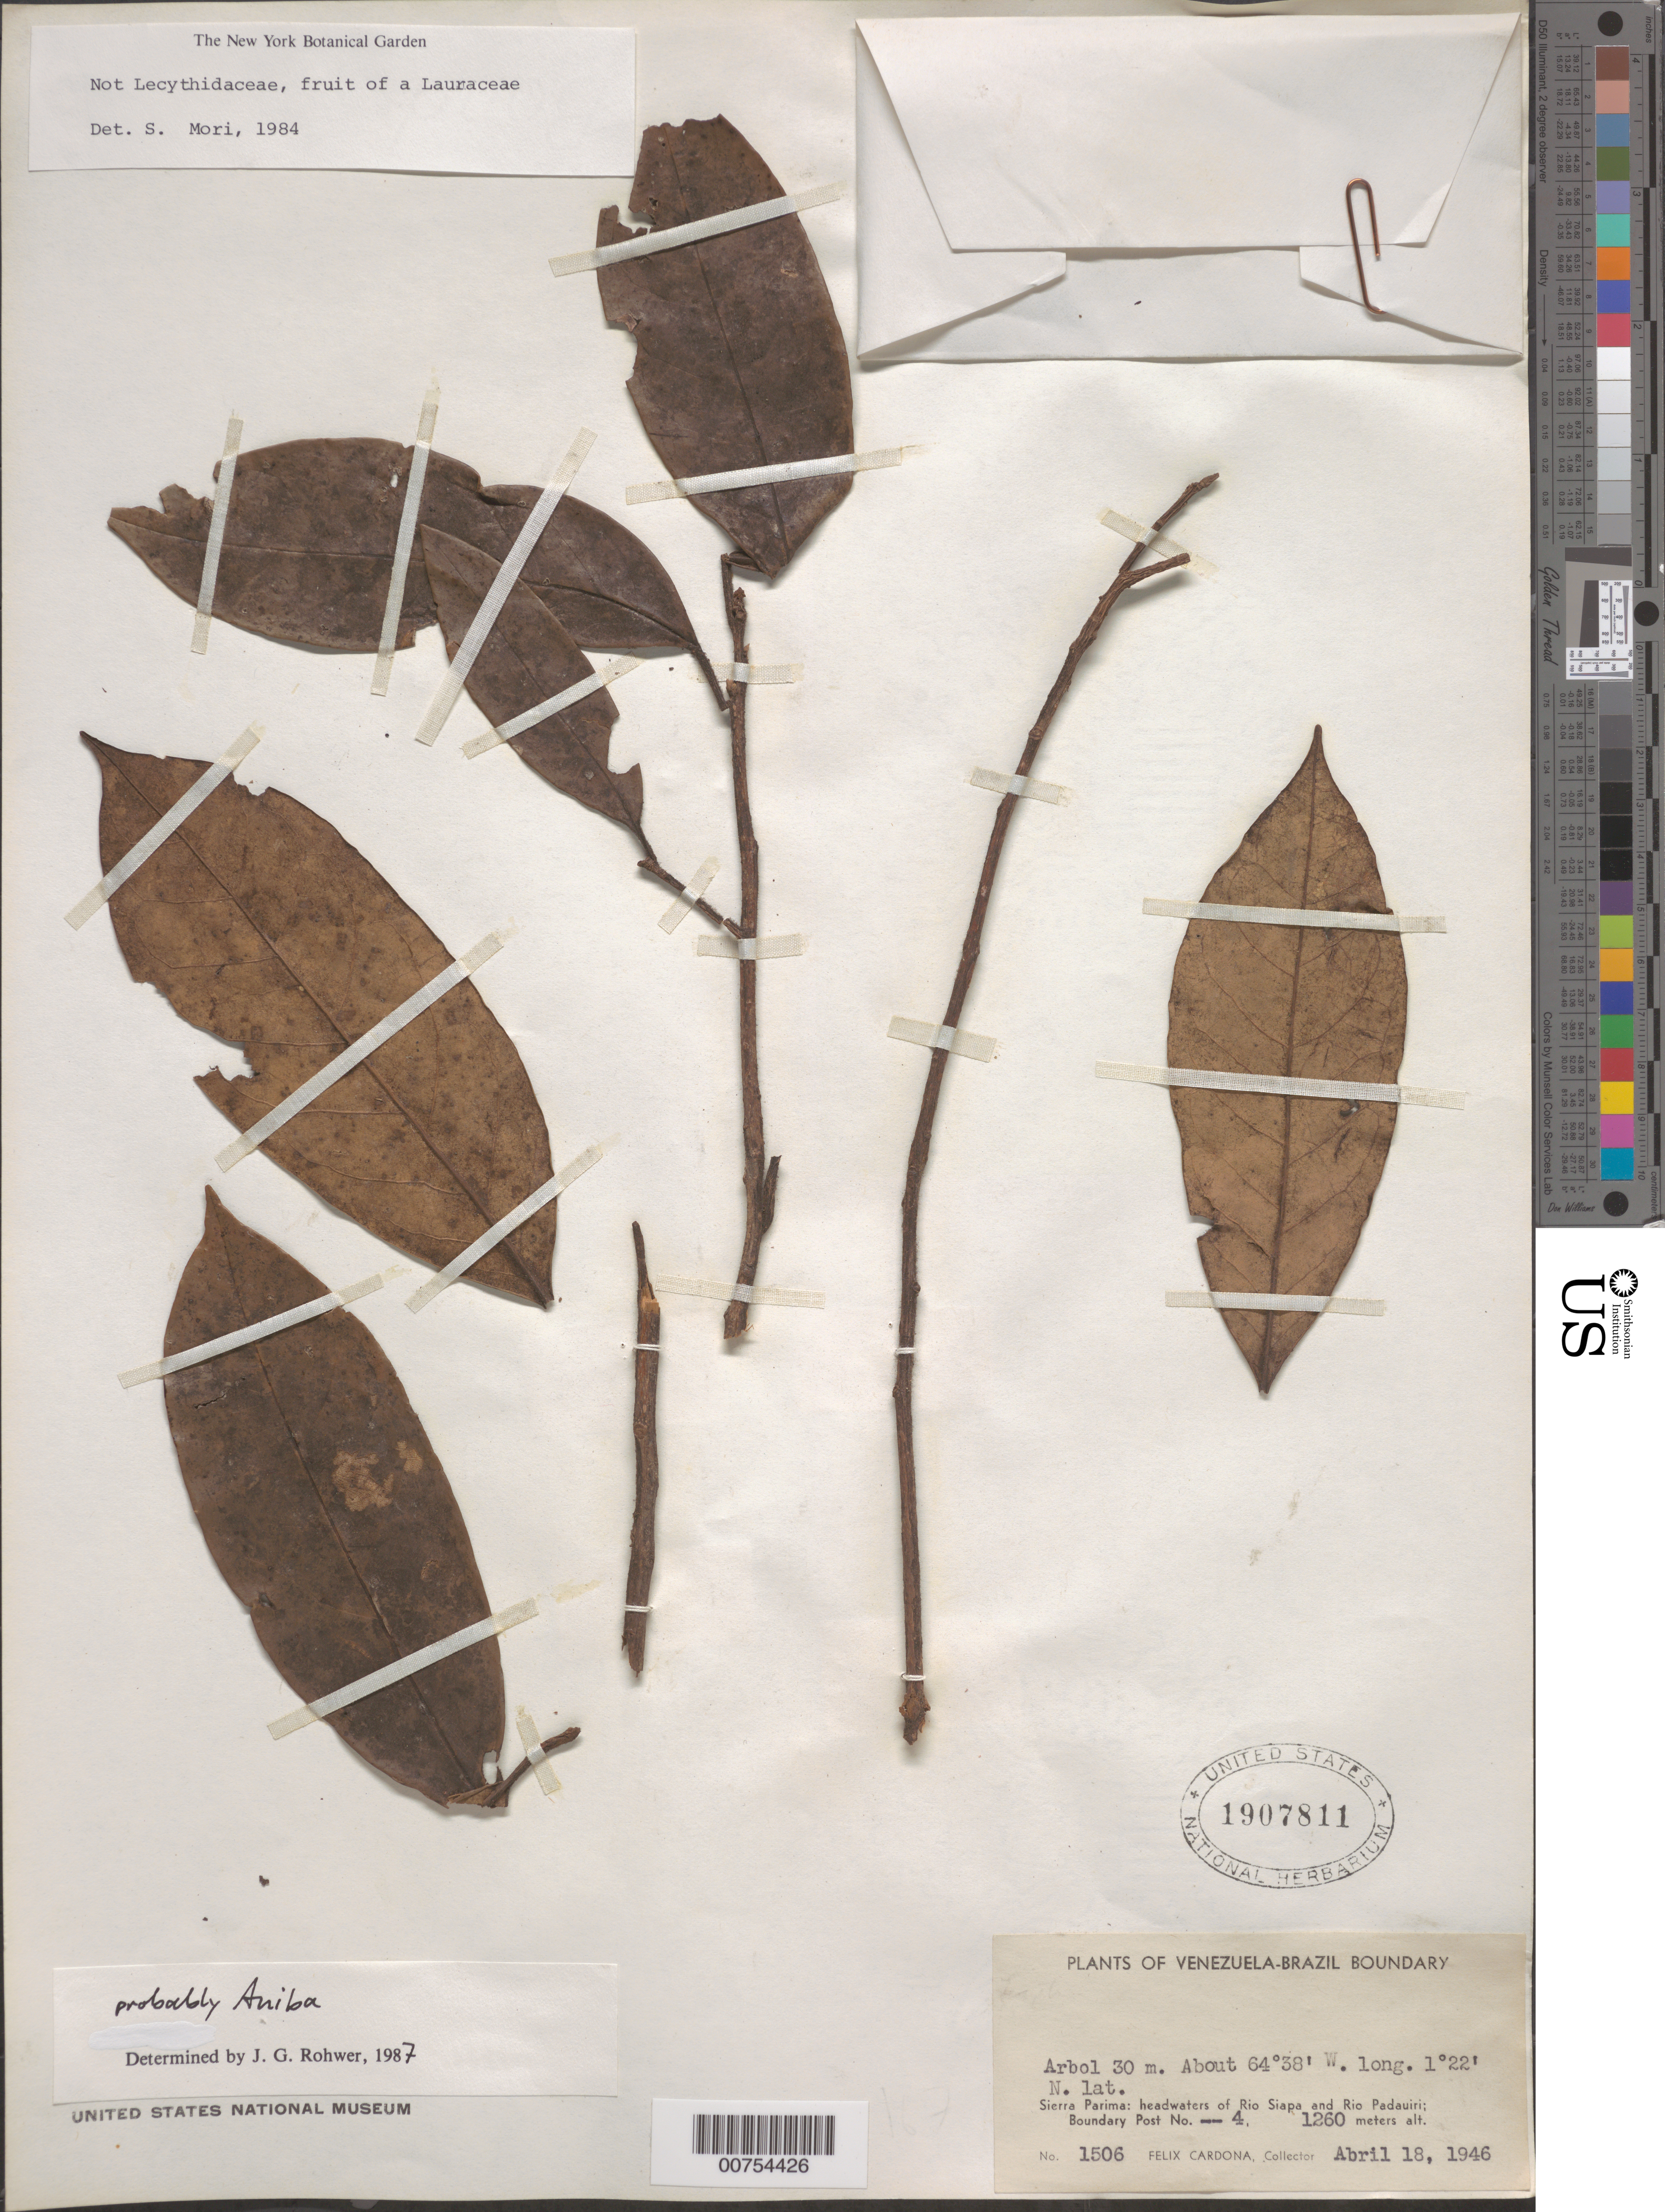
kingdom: Plantae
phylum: Tracheophyta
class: Magnoliopsida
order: Laurales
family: Lauraceae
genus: Aniba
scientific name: Aniba sp.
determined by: Rohwer, J. G.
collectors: F. Cardona Puig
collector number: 1506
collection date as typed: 18-Apr-46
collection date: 1946-04-18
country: Venezuela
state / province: Amazonas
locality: Sierra Parima, headwaters of Río Siapa and Río Padauiri; Boundary Post no. 4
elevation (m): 1260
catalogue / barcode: US 1907811